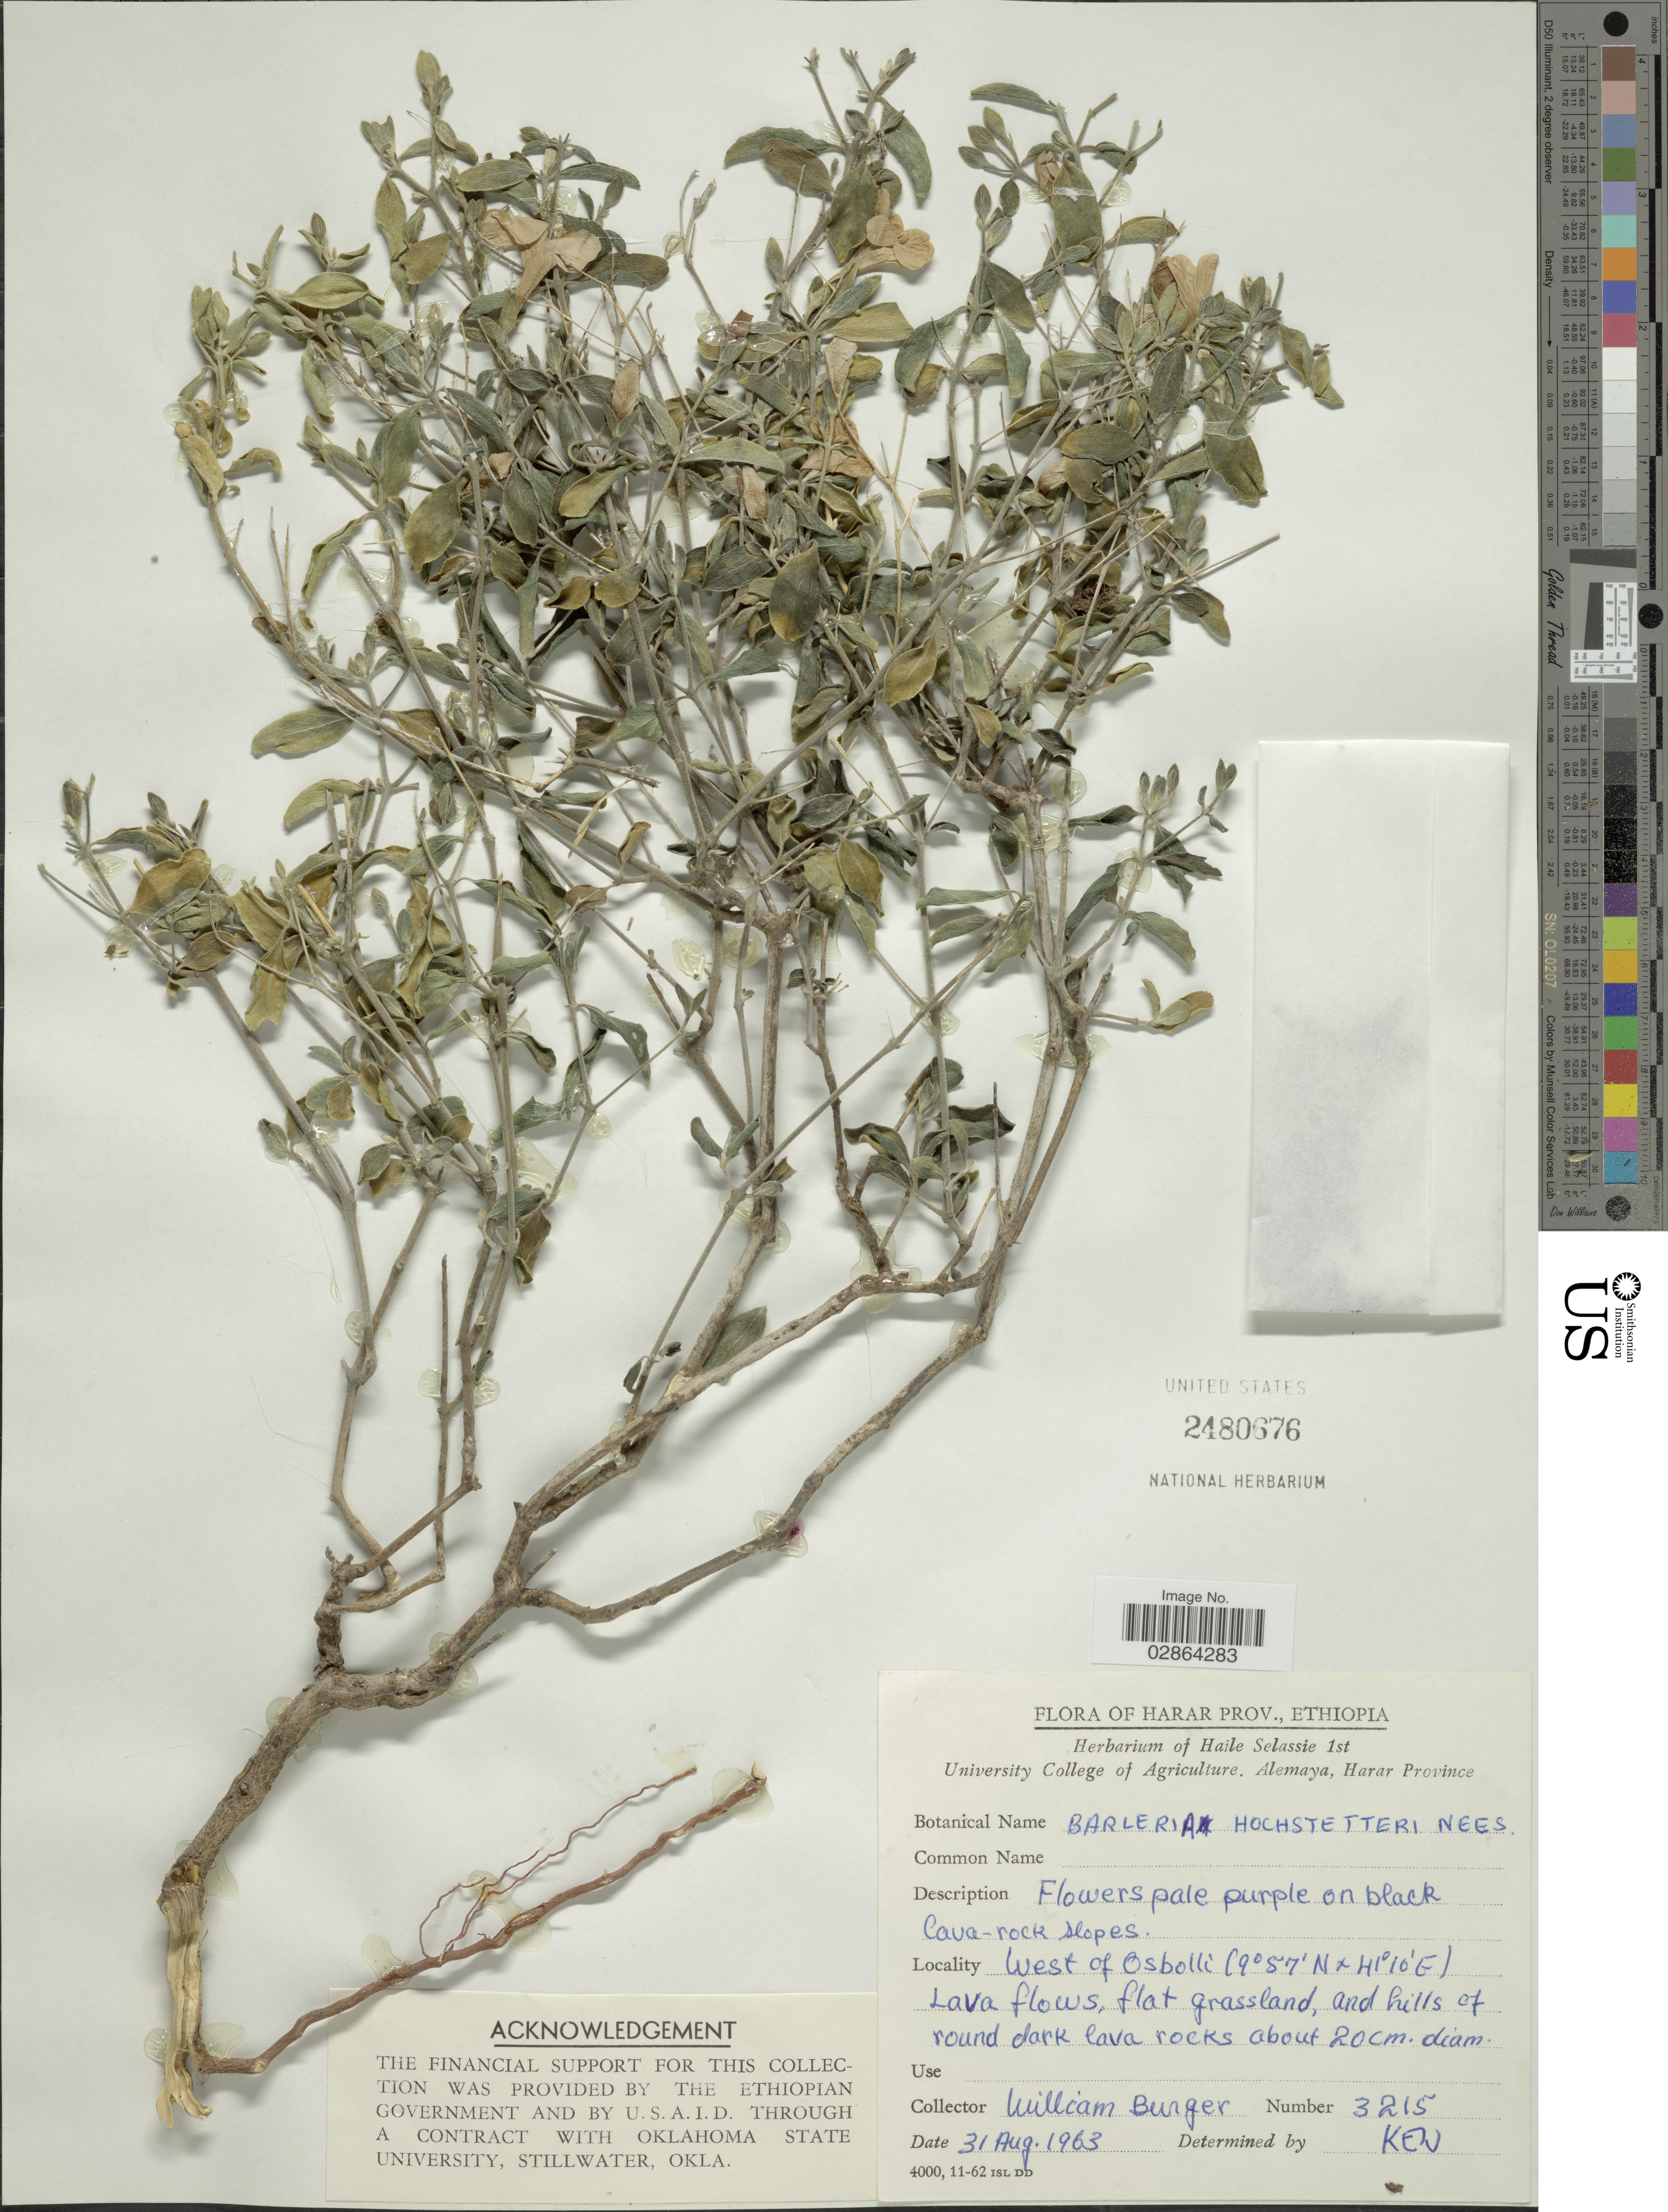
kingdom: Plantae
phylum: Tracheophyta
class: Magnoliopsida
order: Lamiales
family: Acanthaceae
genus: Barleria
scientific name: Barleria hochstetteri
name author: Nees in DC.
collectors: W. Burger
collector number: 3215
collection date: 1963-08-31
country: Ethiopia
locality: Harar Prov., West of Osbolli.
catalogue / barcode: US 2480676